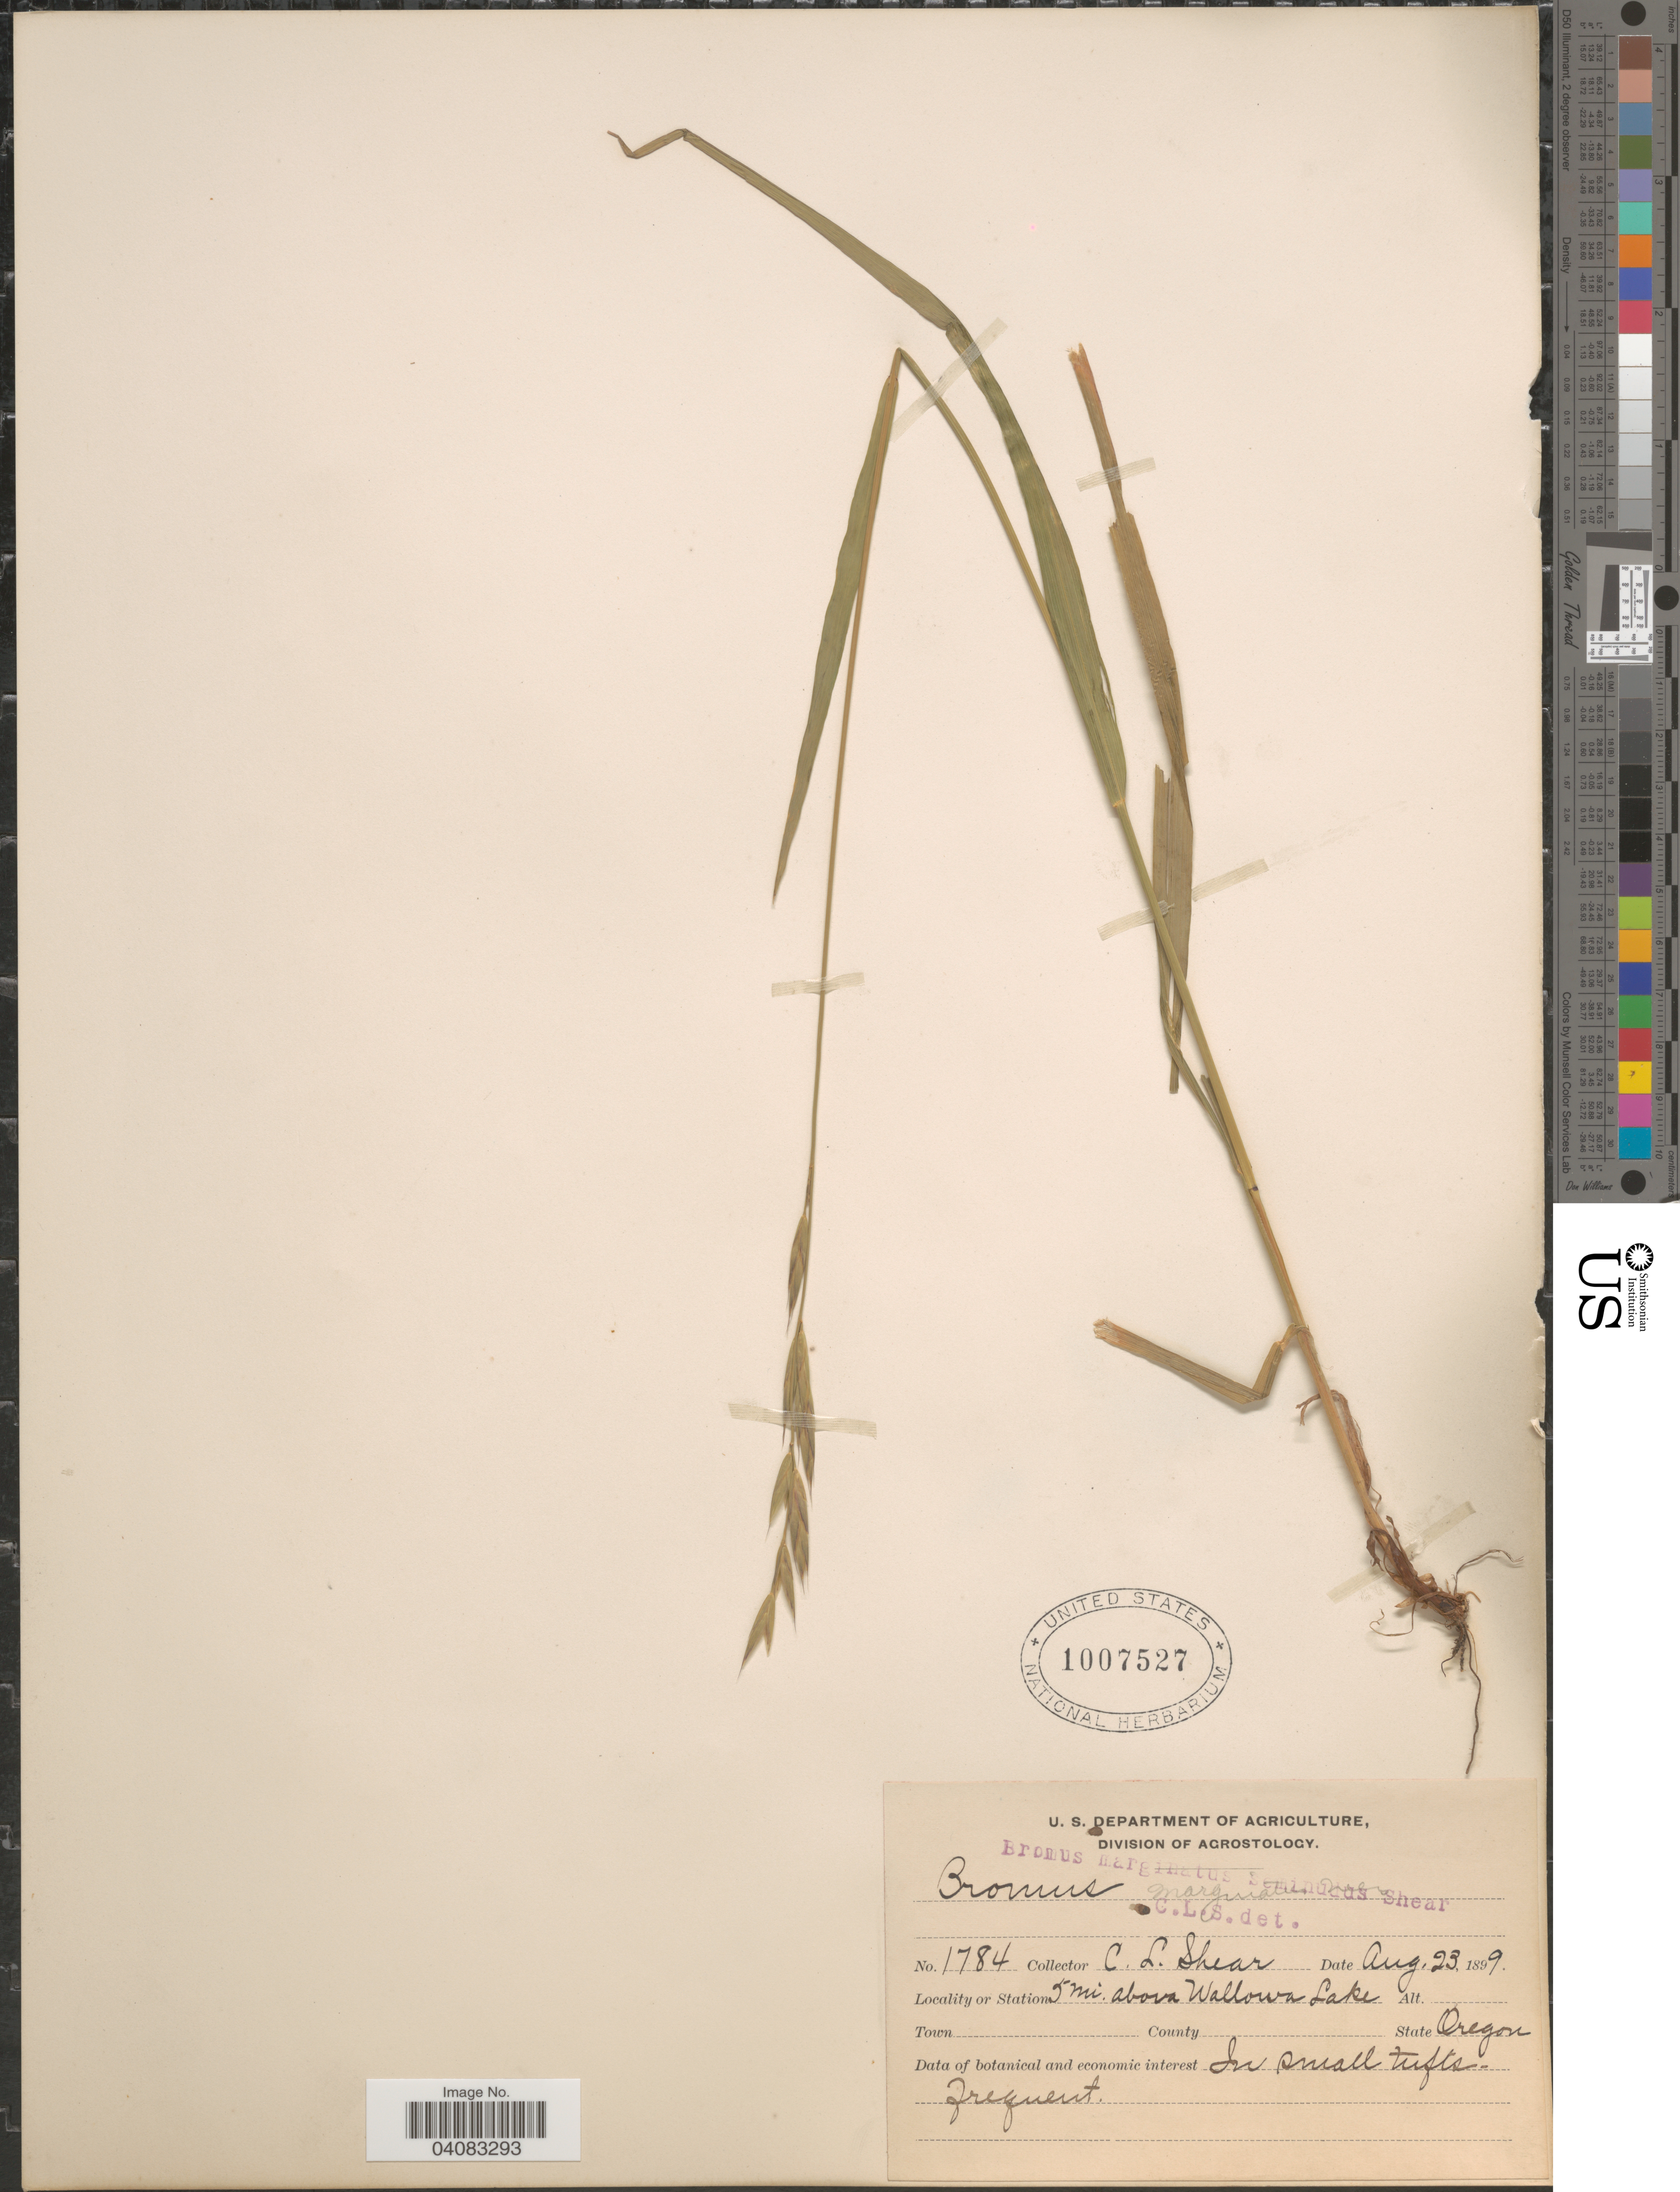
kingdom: Plantae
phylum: Tracheophyta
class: Liliopsida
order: Poales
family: Poaceae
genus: Bromus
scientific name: Bromus marginatus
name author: Nees ex Steud.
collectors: C. L. Shear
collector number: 1784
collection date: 1899-08-23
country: United States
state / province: Oregon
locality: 5 mi. above Wallowa Lake.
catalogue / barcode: US 1007527